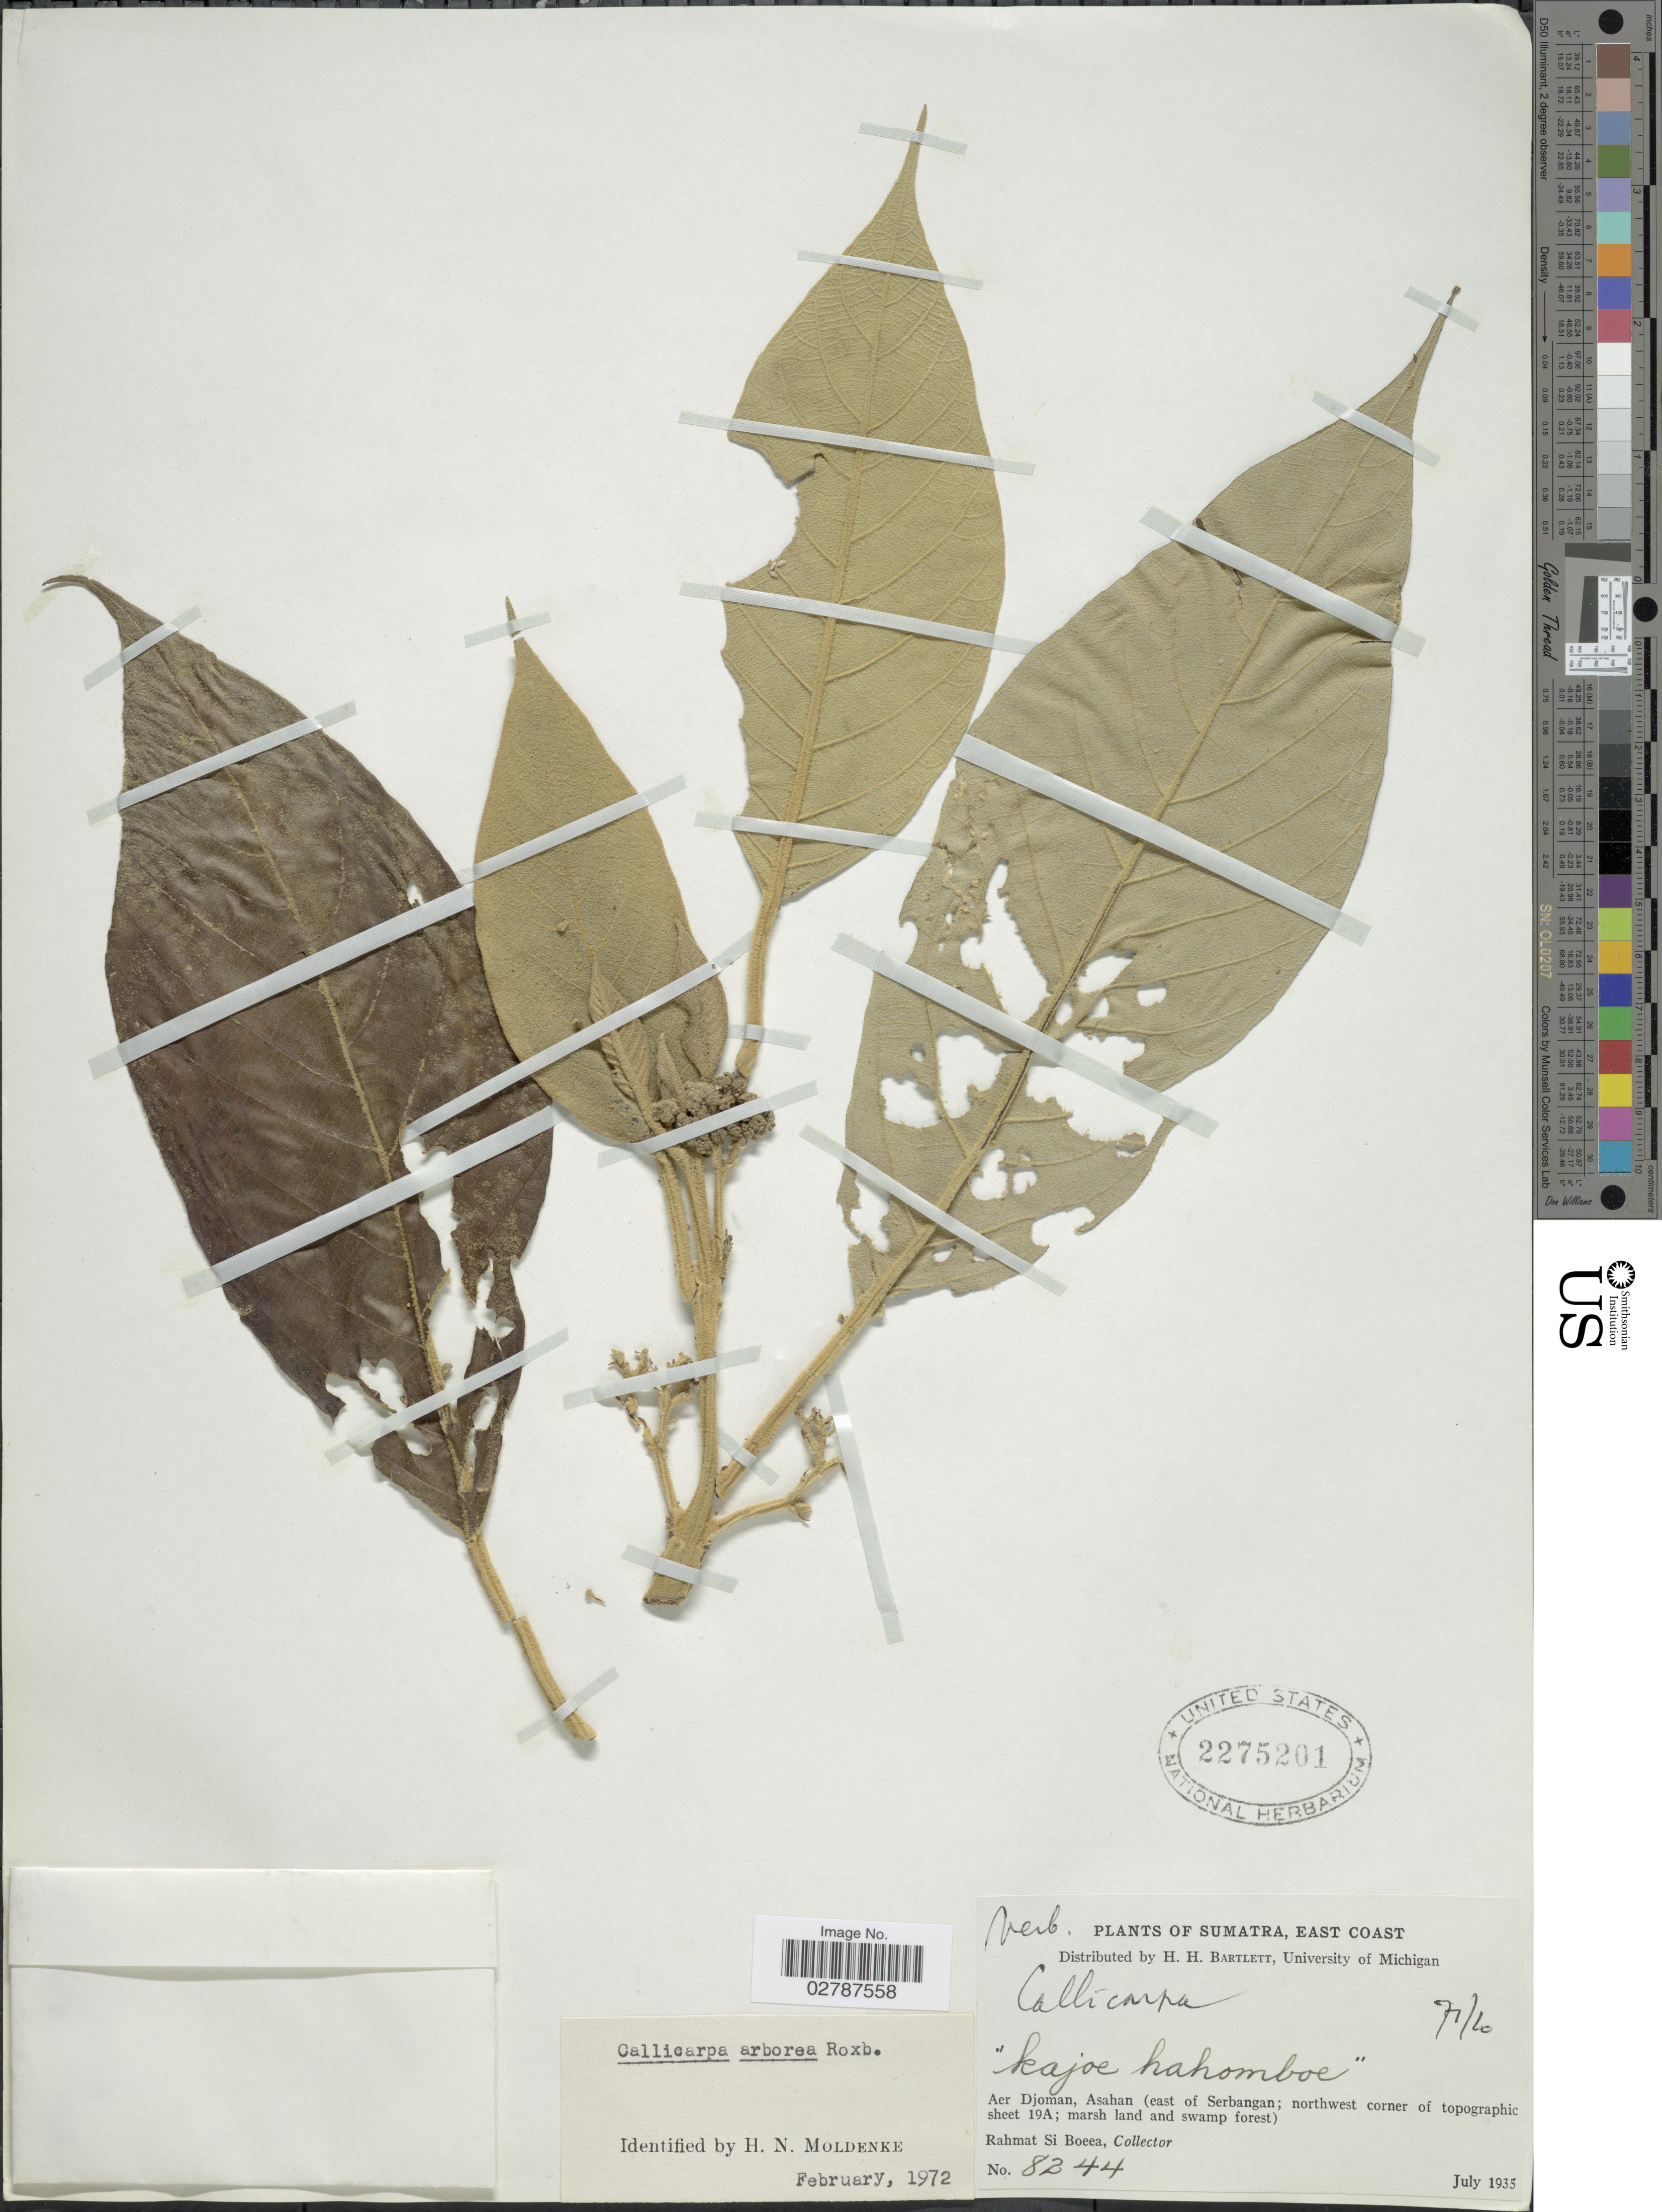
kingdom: Plantae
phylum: Tracheophyta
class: Magnoliopsida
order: Lamiales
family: Lamiaceae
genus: Callicarpa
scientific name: Callicarpa arborea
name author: Roxb.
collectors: Rahmat Si Boeea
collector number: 8244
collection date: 1935-07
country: Indonesia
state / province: Sumatra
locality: East Coast. Aer Djoman, Asahan (east of Serbangan; northwest corner of topographic sheet 19A).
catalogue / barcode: US 2275201